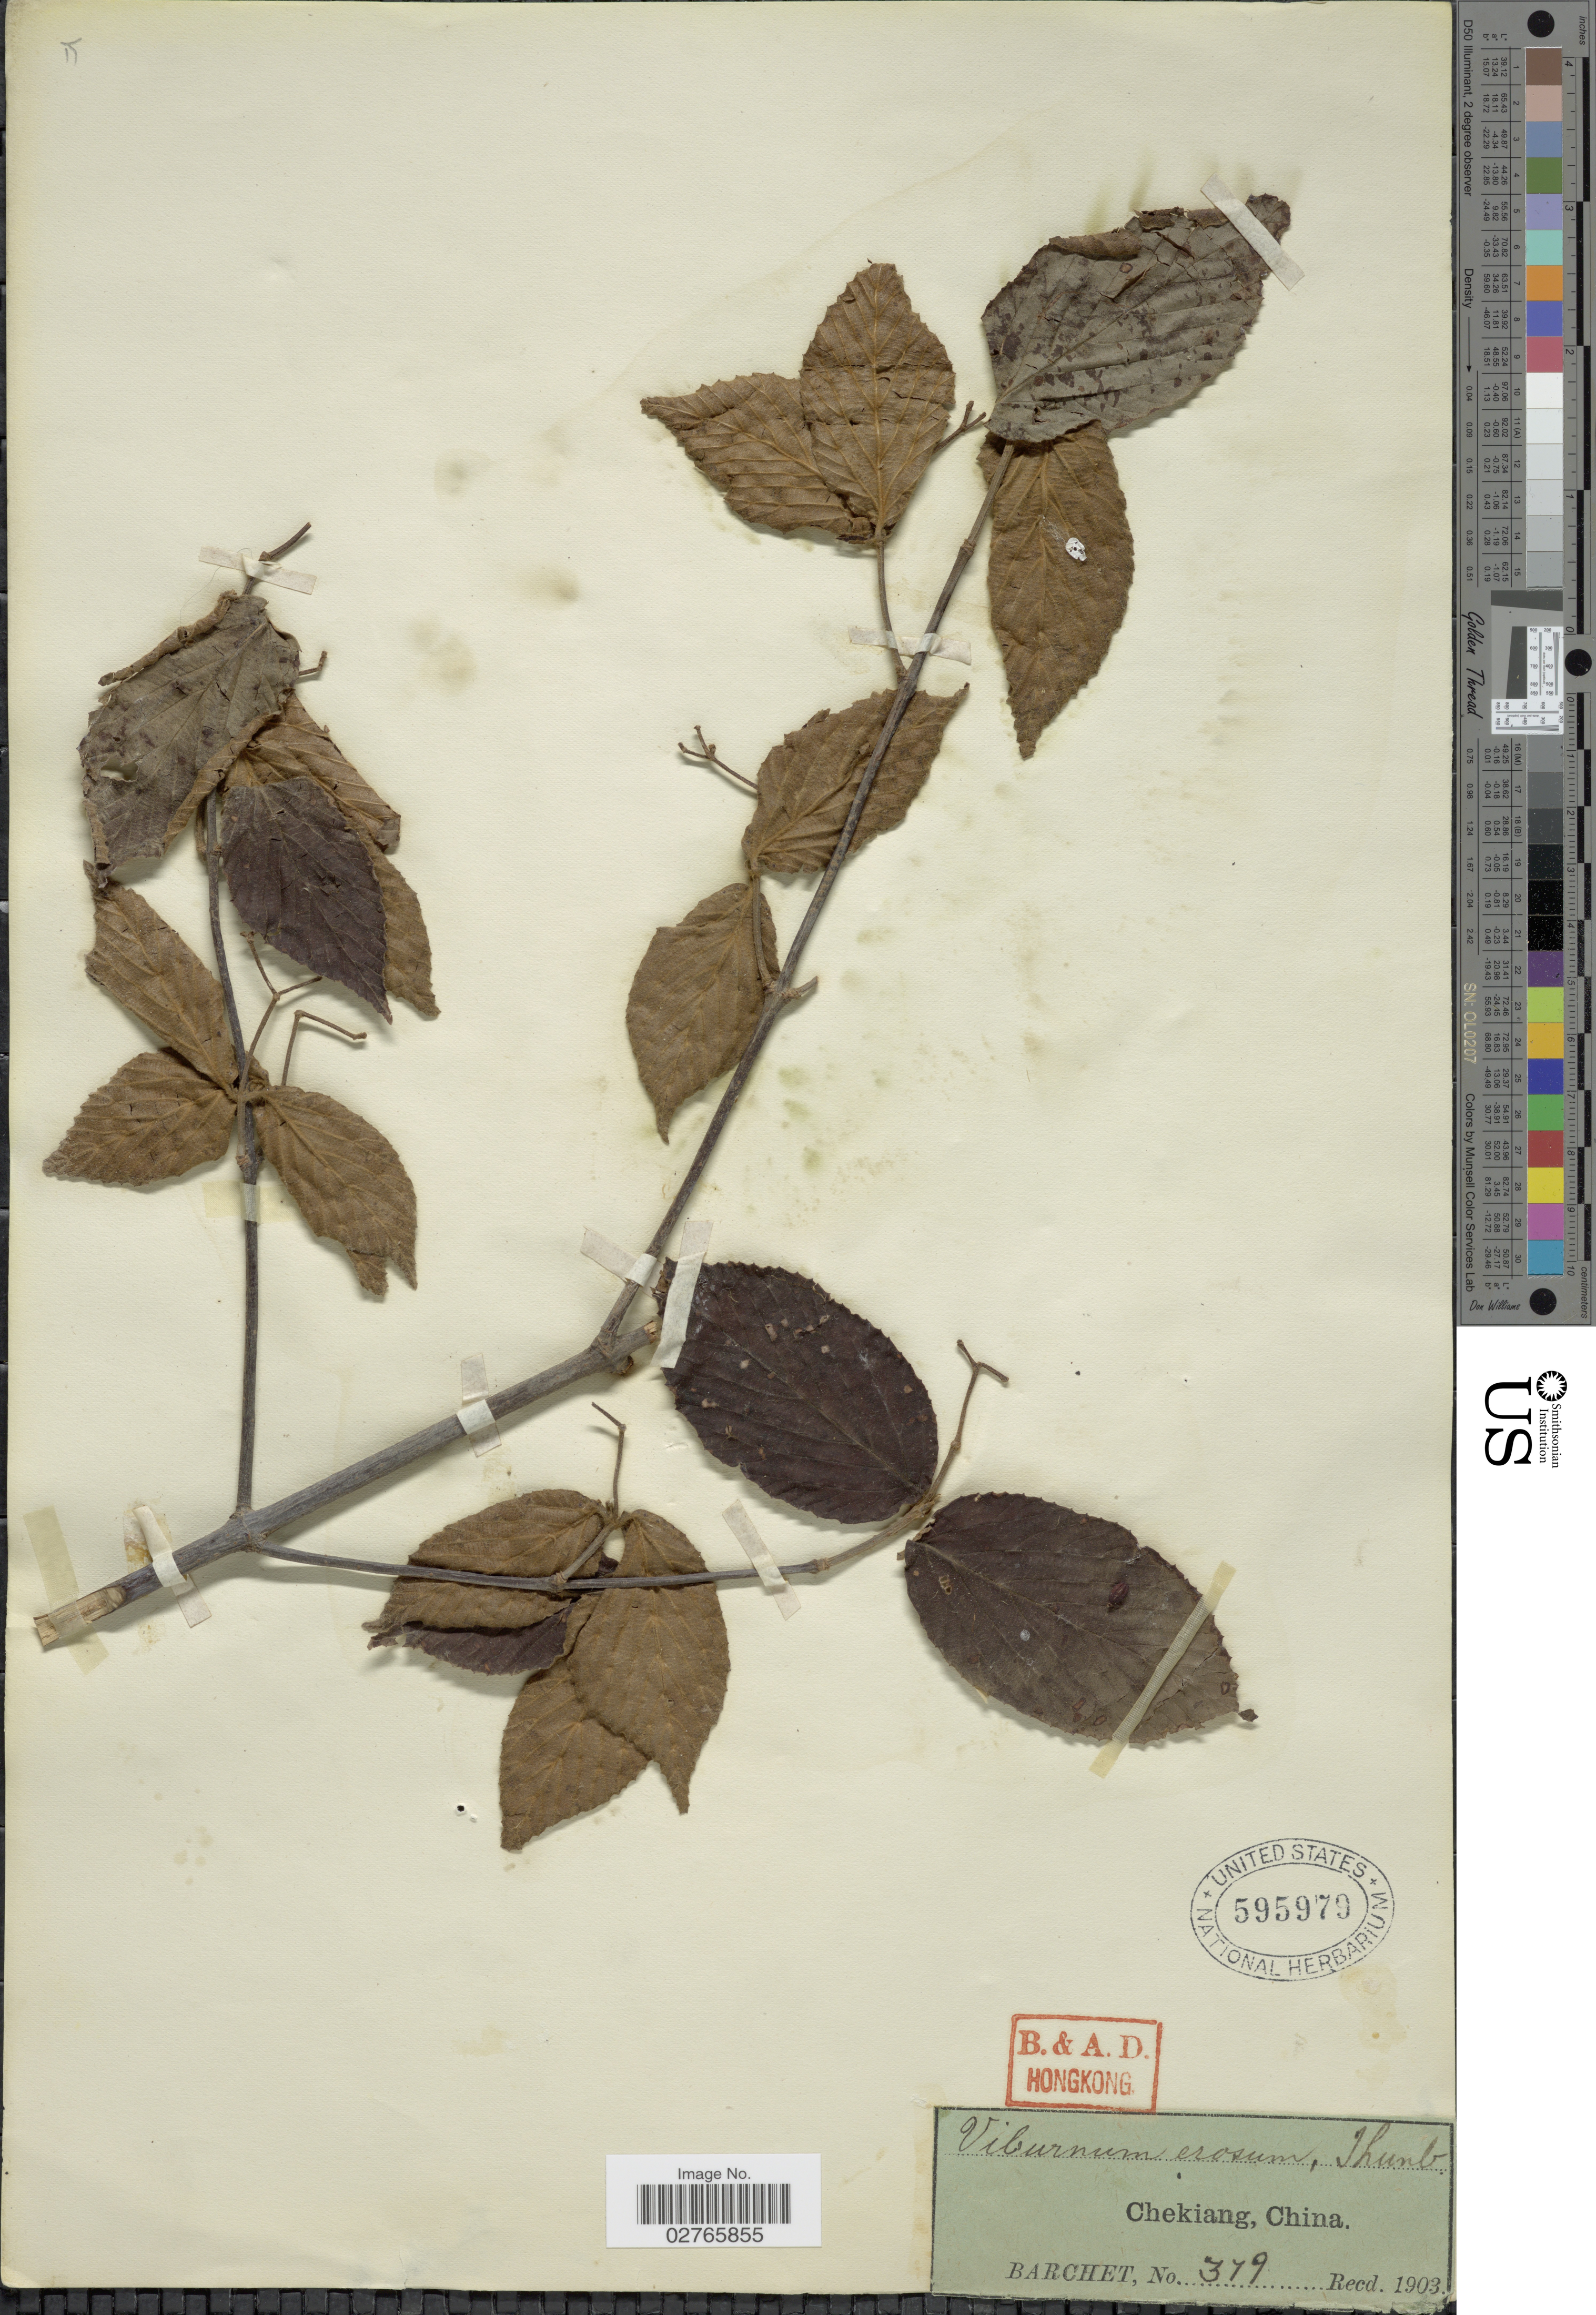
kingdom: Plantae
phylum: Tracheophyta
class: Magnoliopsida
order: Dipsacales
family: Viburnaceae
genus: Viburnum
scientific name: Viburnum erosum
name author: Thunb.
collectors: Barchet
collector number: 379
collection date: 1903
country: China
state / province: Zhejiang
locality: Chekiang.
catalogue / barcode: US 595979